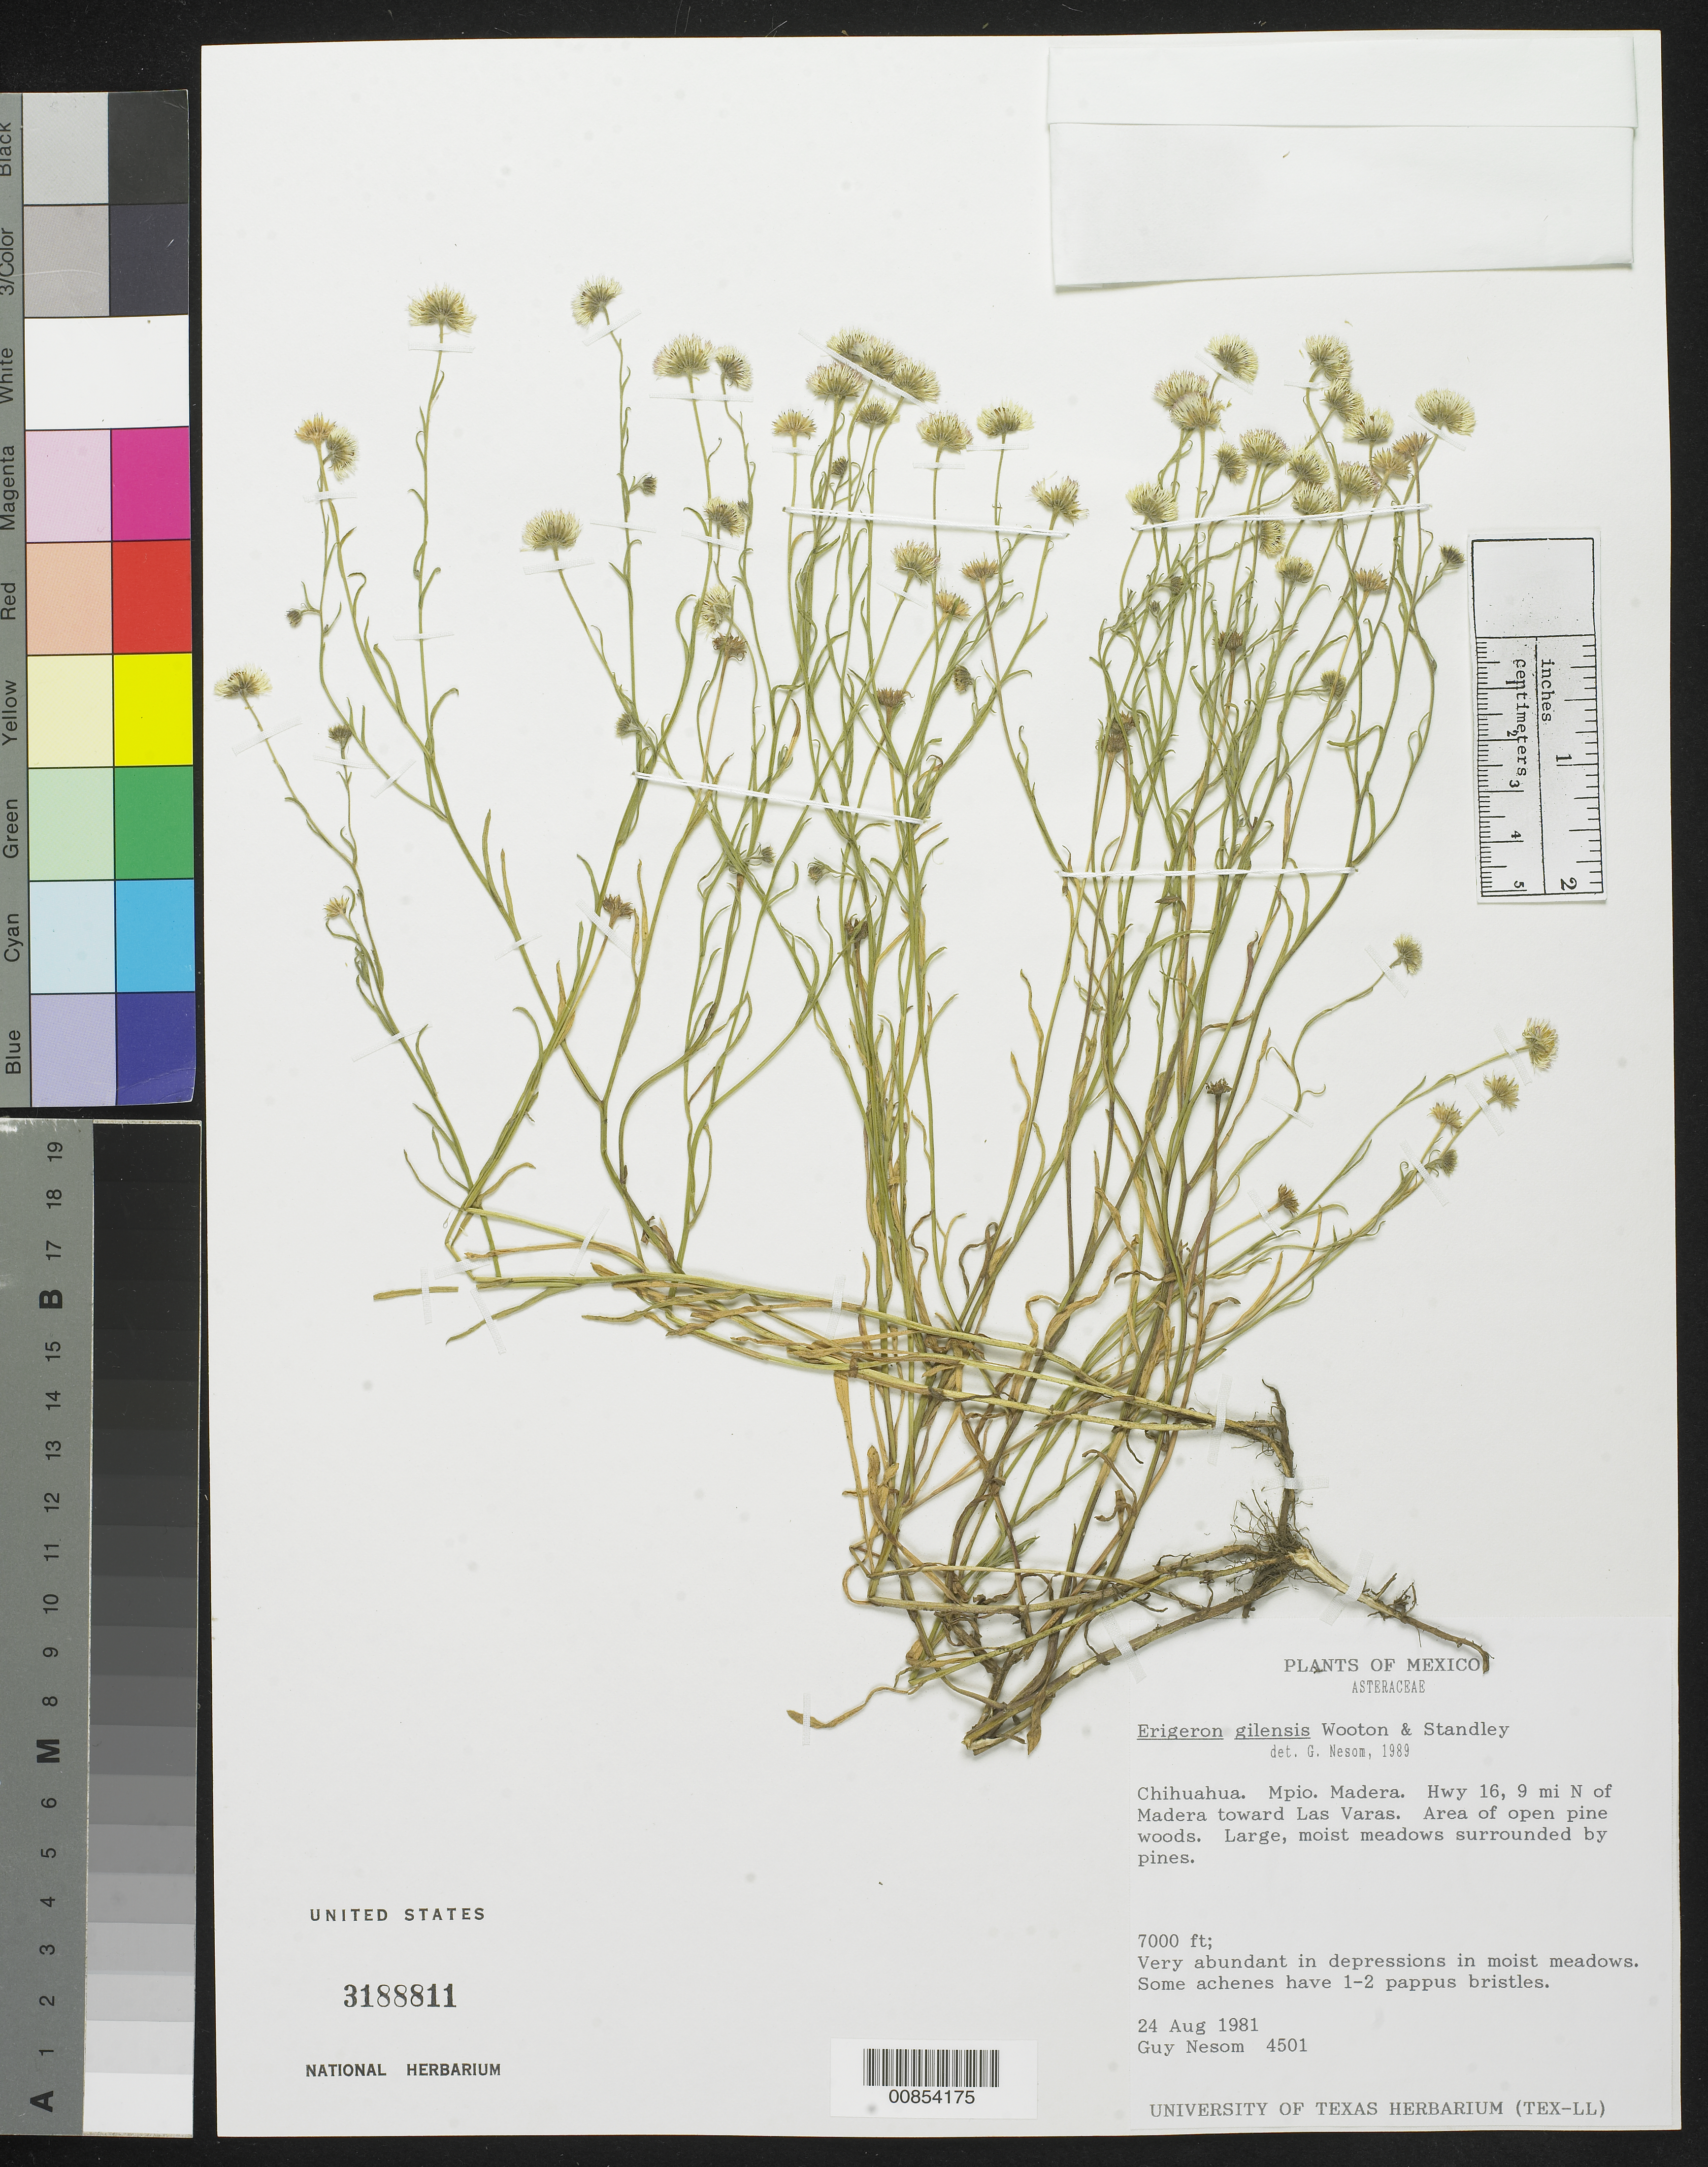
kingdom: Plantae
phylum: Tracheophyta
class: Magnoliopsida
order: Asterales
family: Asteraceae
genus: Erigeron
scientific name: Erigeron gilensis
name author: Wooton & Standl.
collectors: G. L. Nesom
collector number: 4501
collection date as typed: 24 Aug 1981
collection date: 1981-08-24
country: Mexico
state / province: Chihuahua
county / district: Madera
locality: Hwy 16, 9 mi. N of Madera toward Las Varas.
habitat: Area of open pone woods. Large, moist meadows surrounded by pines.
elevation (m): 2134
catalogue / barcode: US 3188811